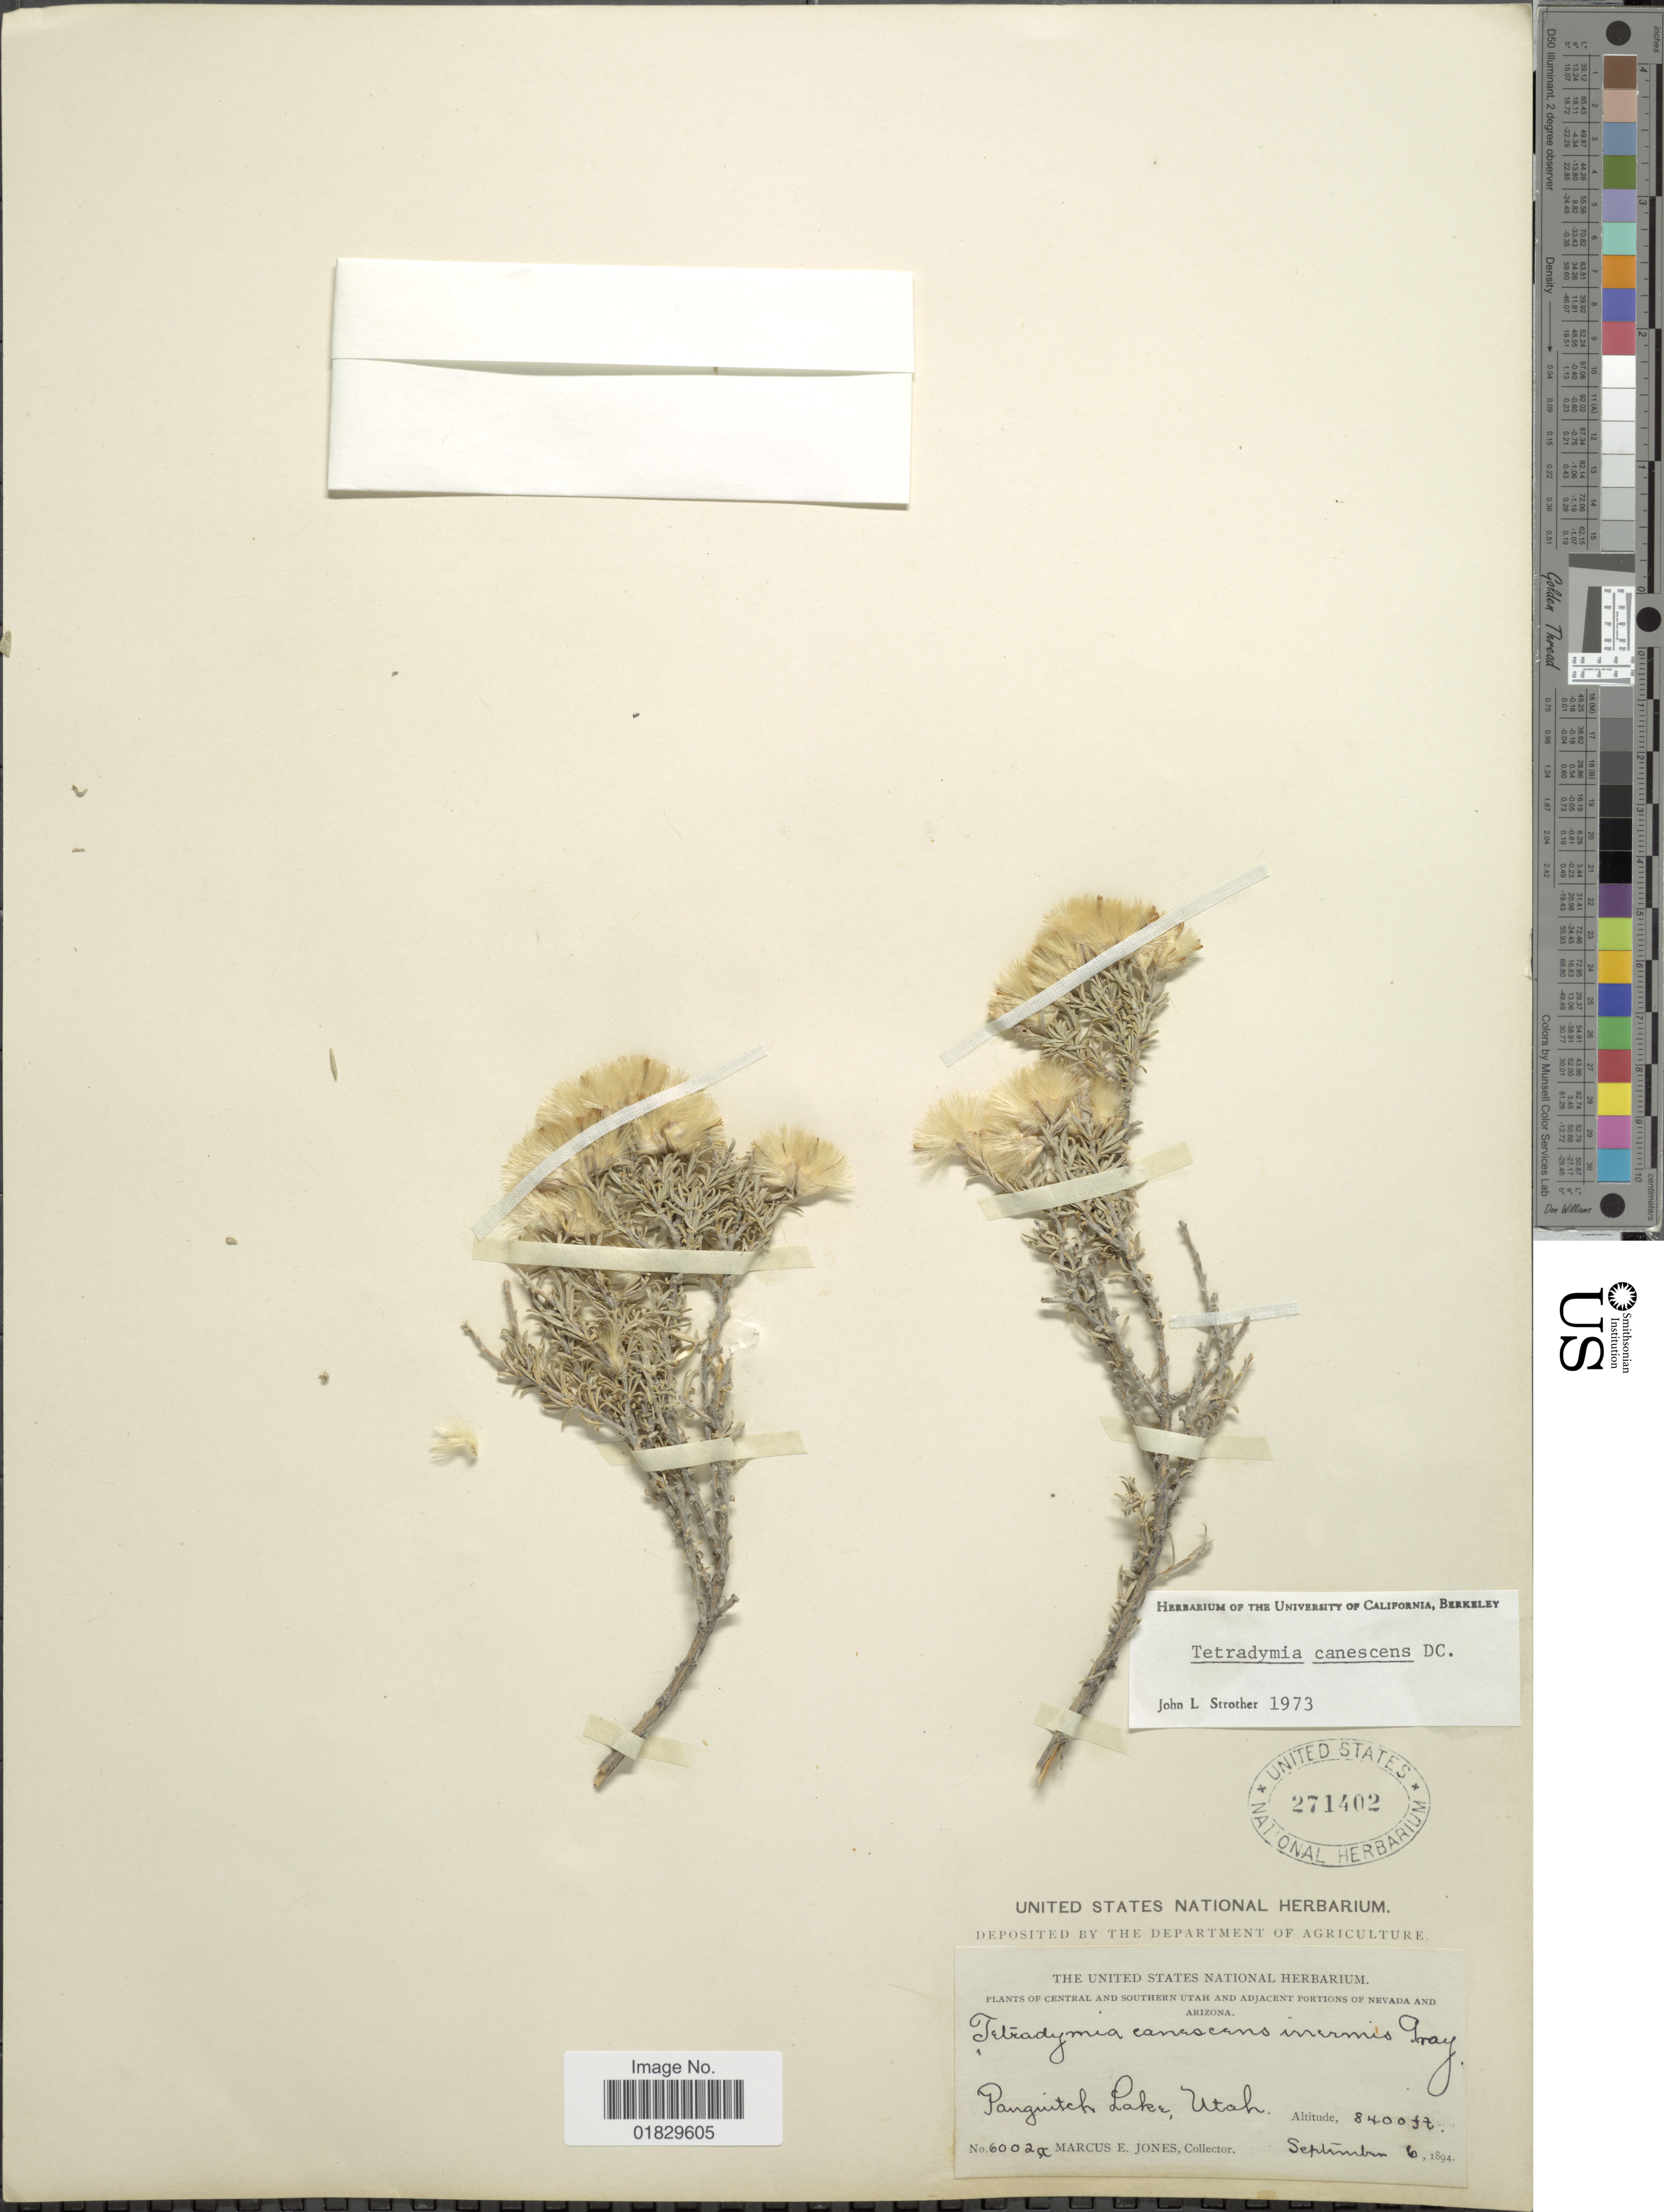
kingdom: Plantae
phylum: Tracheophyta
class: Magnoliopsida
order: Asterales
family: Asteraceae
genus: Tetradymia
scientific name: Tetradymia canescens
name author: DC.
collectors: M. E. Jones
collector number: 6002a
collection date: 1894-09-06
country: United States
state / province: Utah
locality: Central and Southern Utah and adjacent portions of Nevada and Arizona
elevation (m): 2560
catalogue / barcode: US 271402